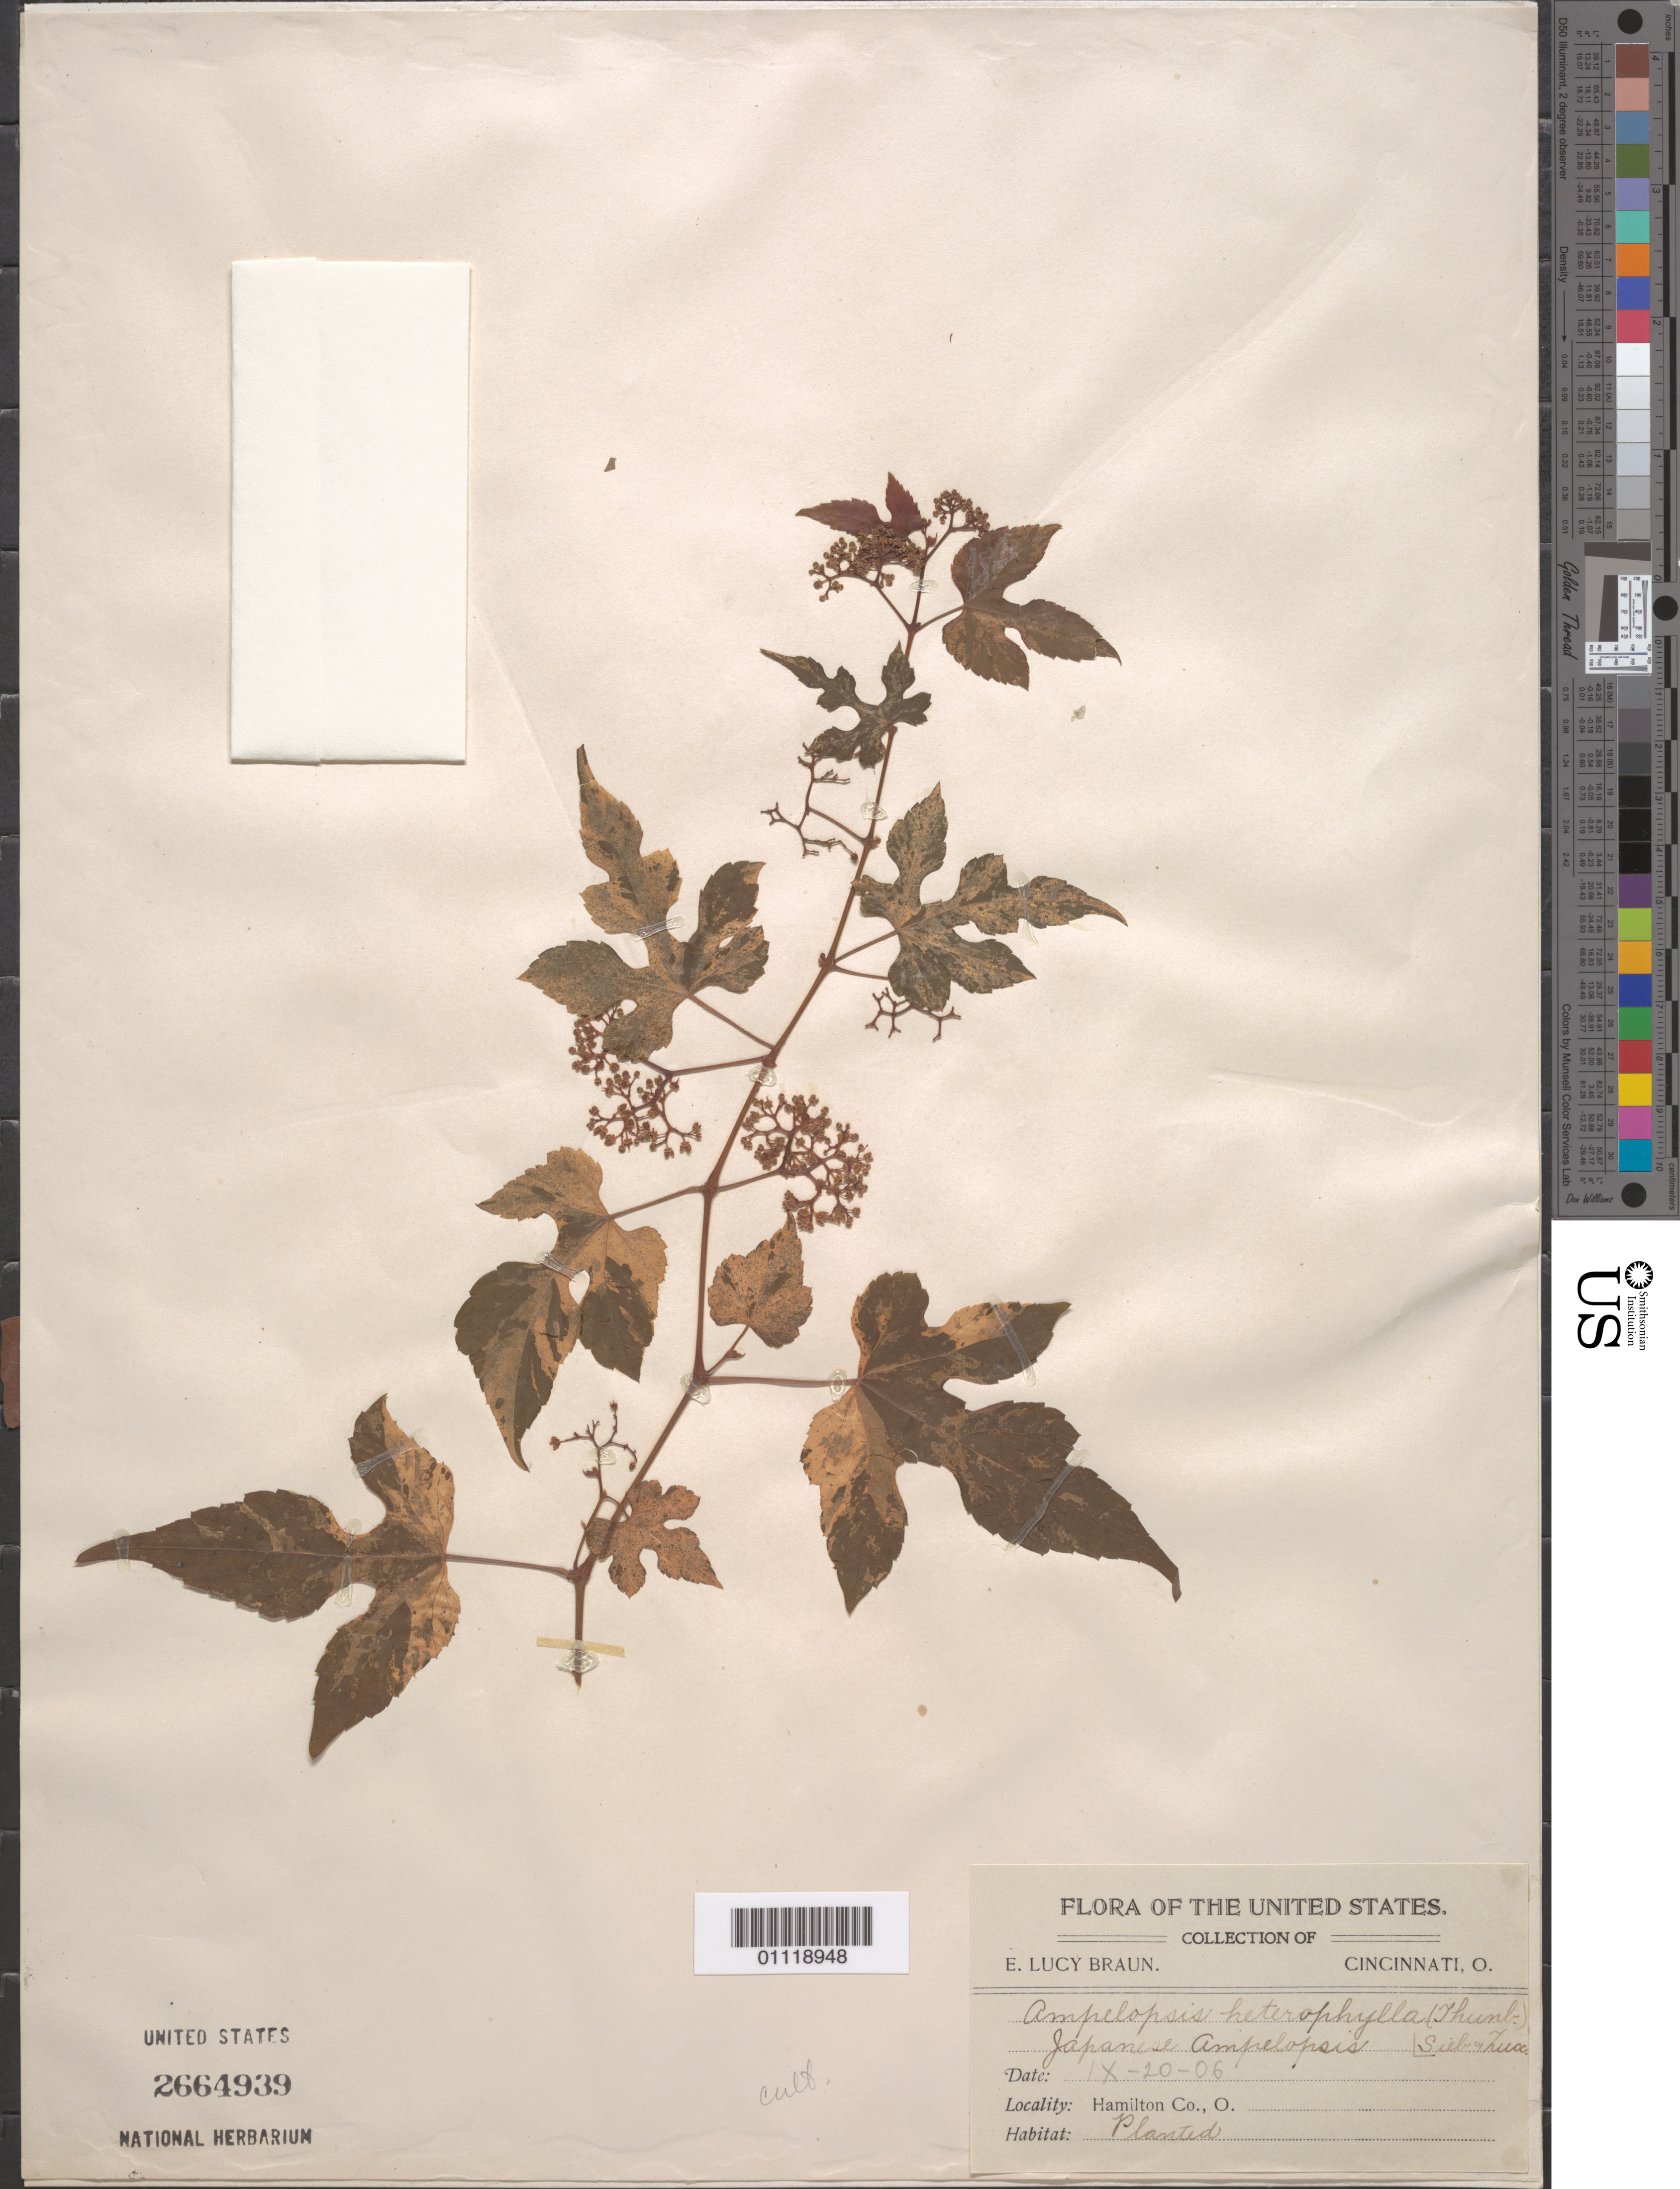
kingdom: Plantae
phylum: Tracheophyta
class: Magnoliopsida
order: Vitales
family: Vitaceae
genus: Ampelopsis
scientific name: Ampelopsis glandulosa var. heterophylla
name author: (Thunb.) Momiy.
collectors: E. L. Braun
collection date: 1906-09-20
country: United States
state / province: Ohio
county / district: Hamilton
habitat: Planted.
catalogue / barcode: US 2664939